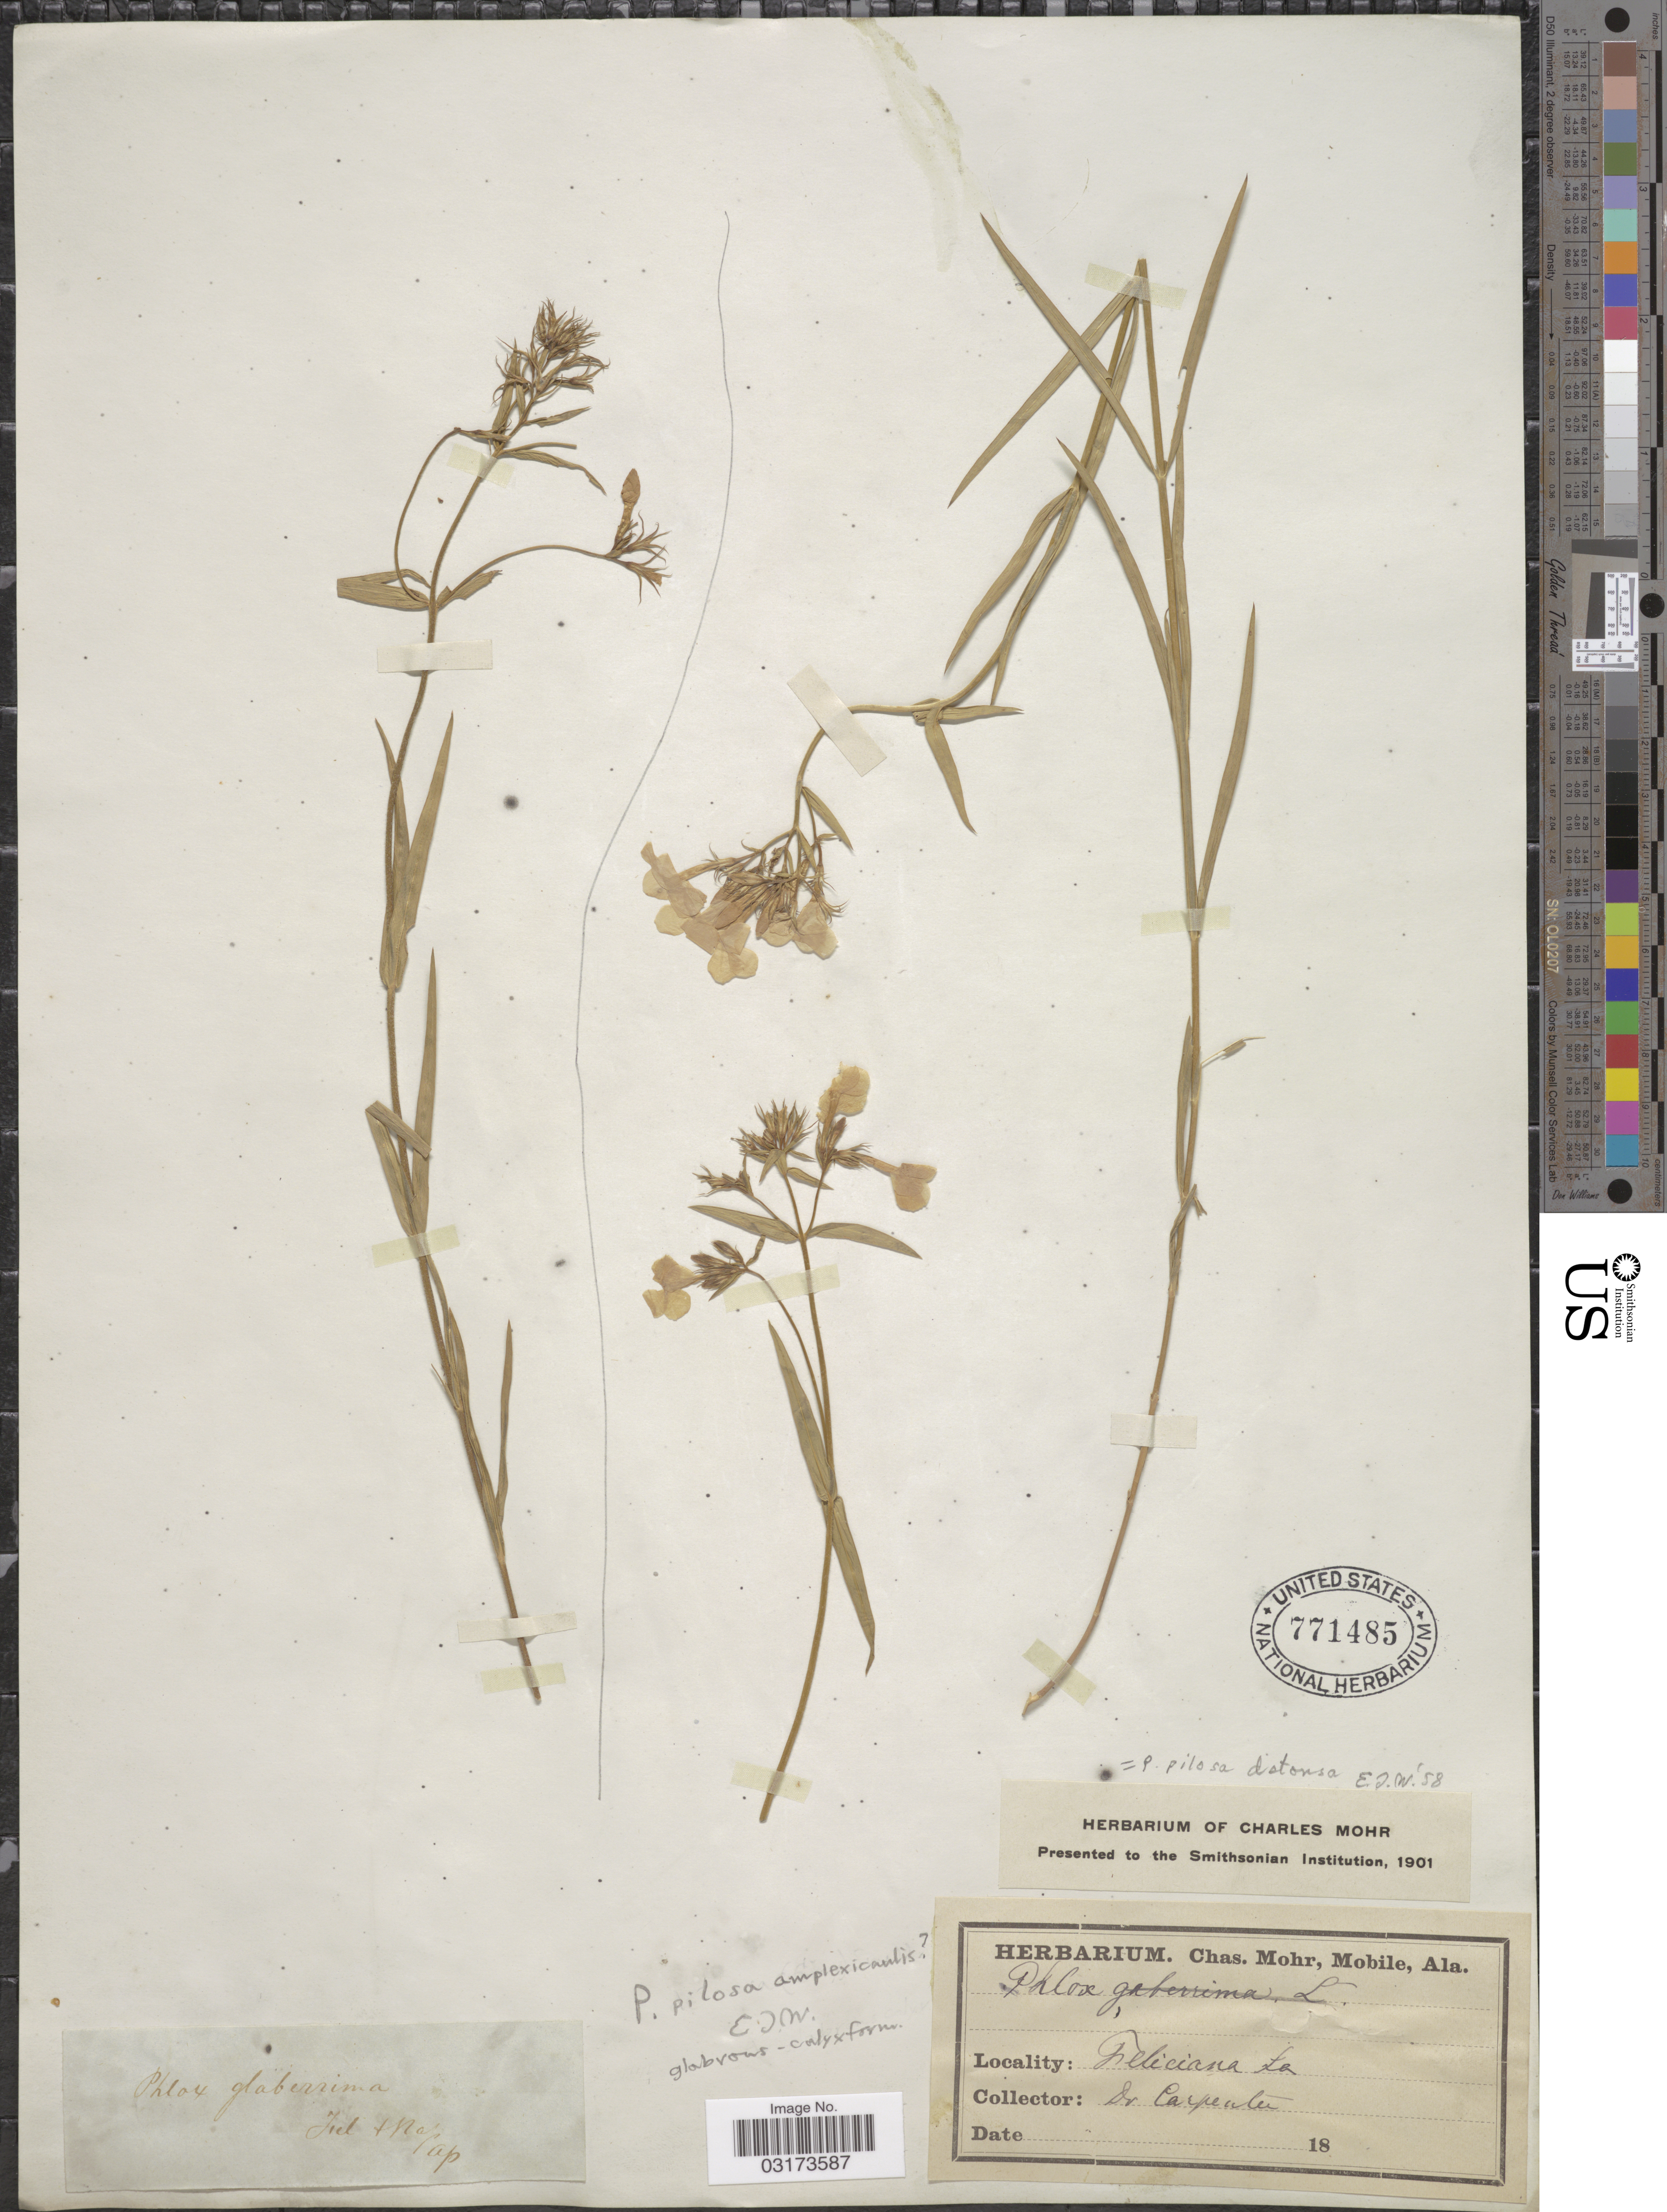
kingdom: Plantae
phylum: Tracheophyta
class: Magnoliopsida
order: Ericales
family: Polemoniaceae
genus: Phlox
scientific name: Phlox pilosa var. detonsa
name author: A. Gray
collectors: Carpenter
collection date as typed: Jul + May 18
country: United States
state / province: Louisiana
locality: Feliciana.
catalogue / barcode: US 771485